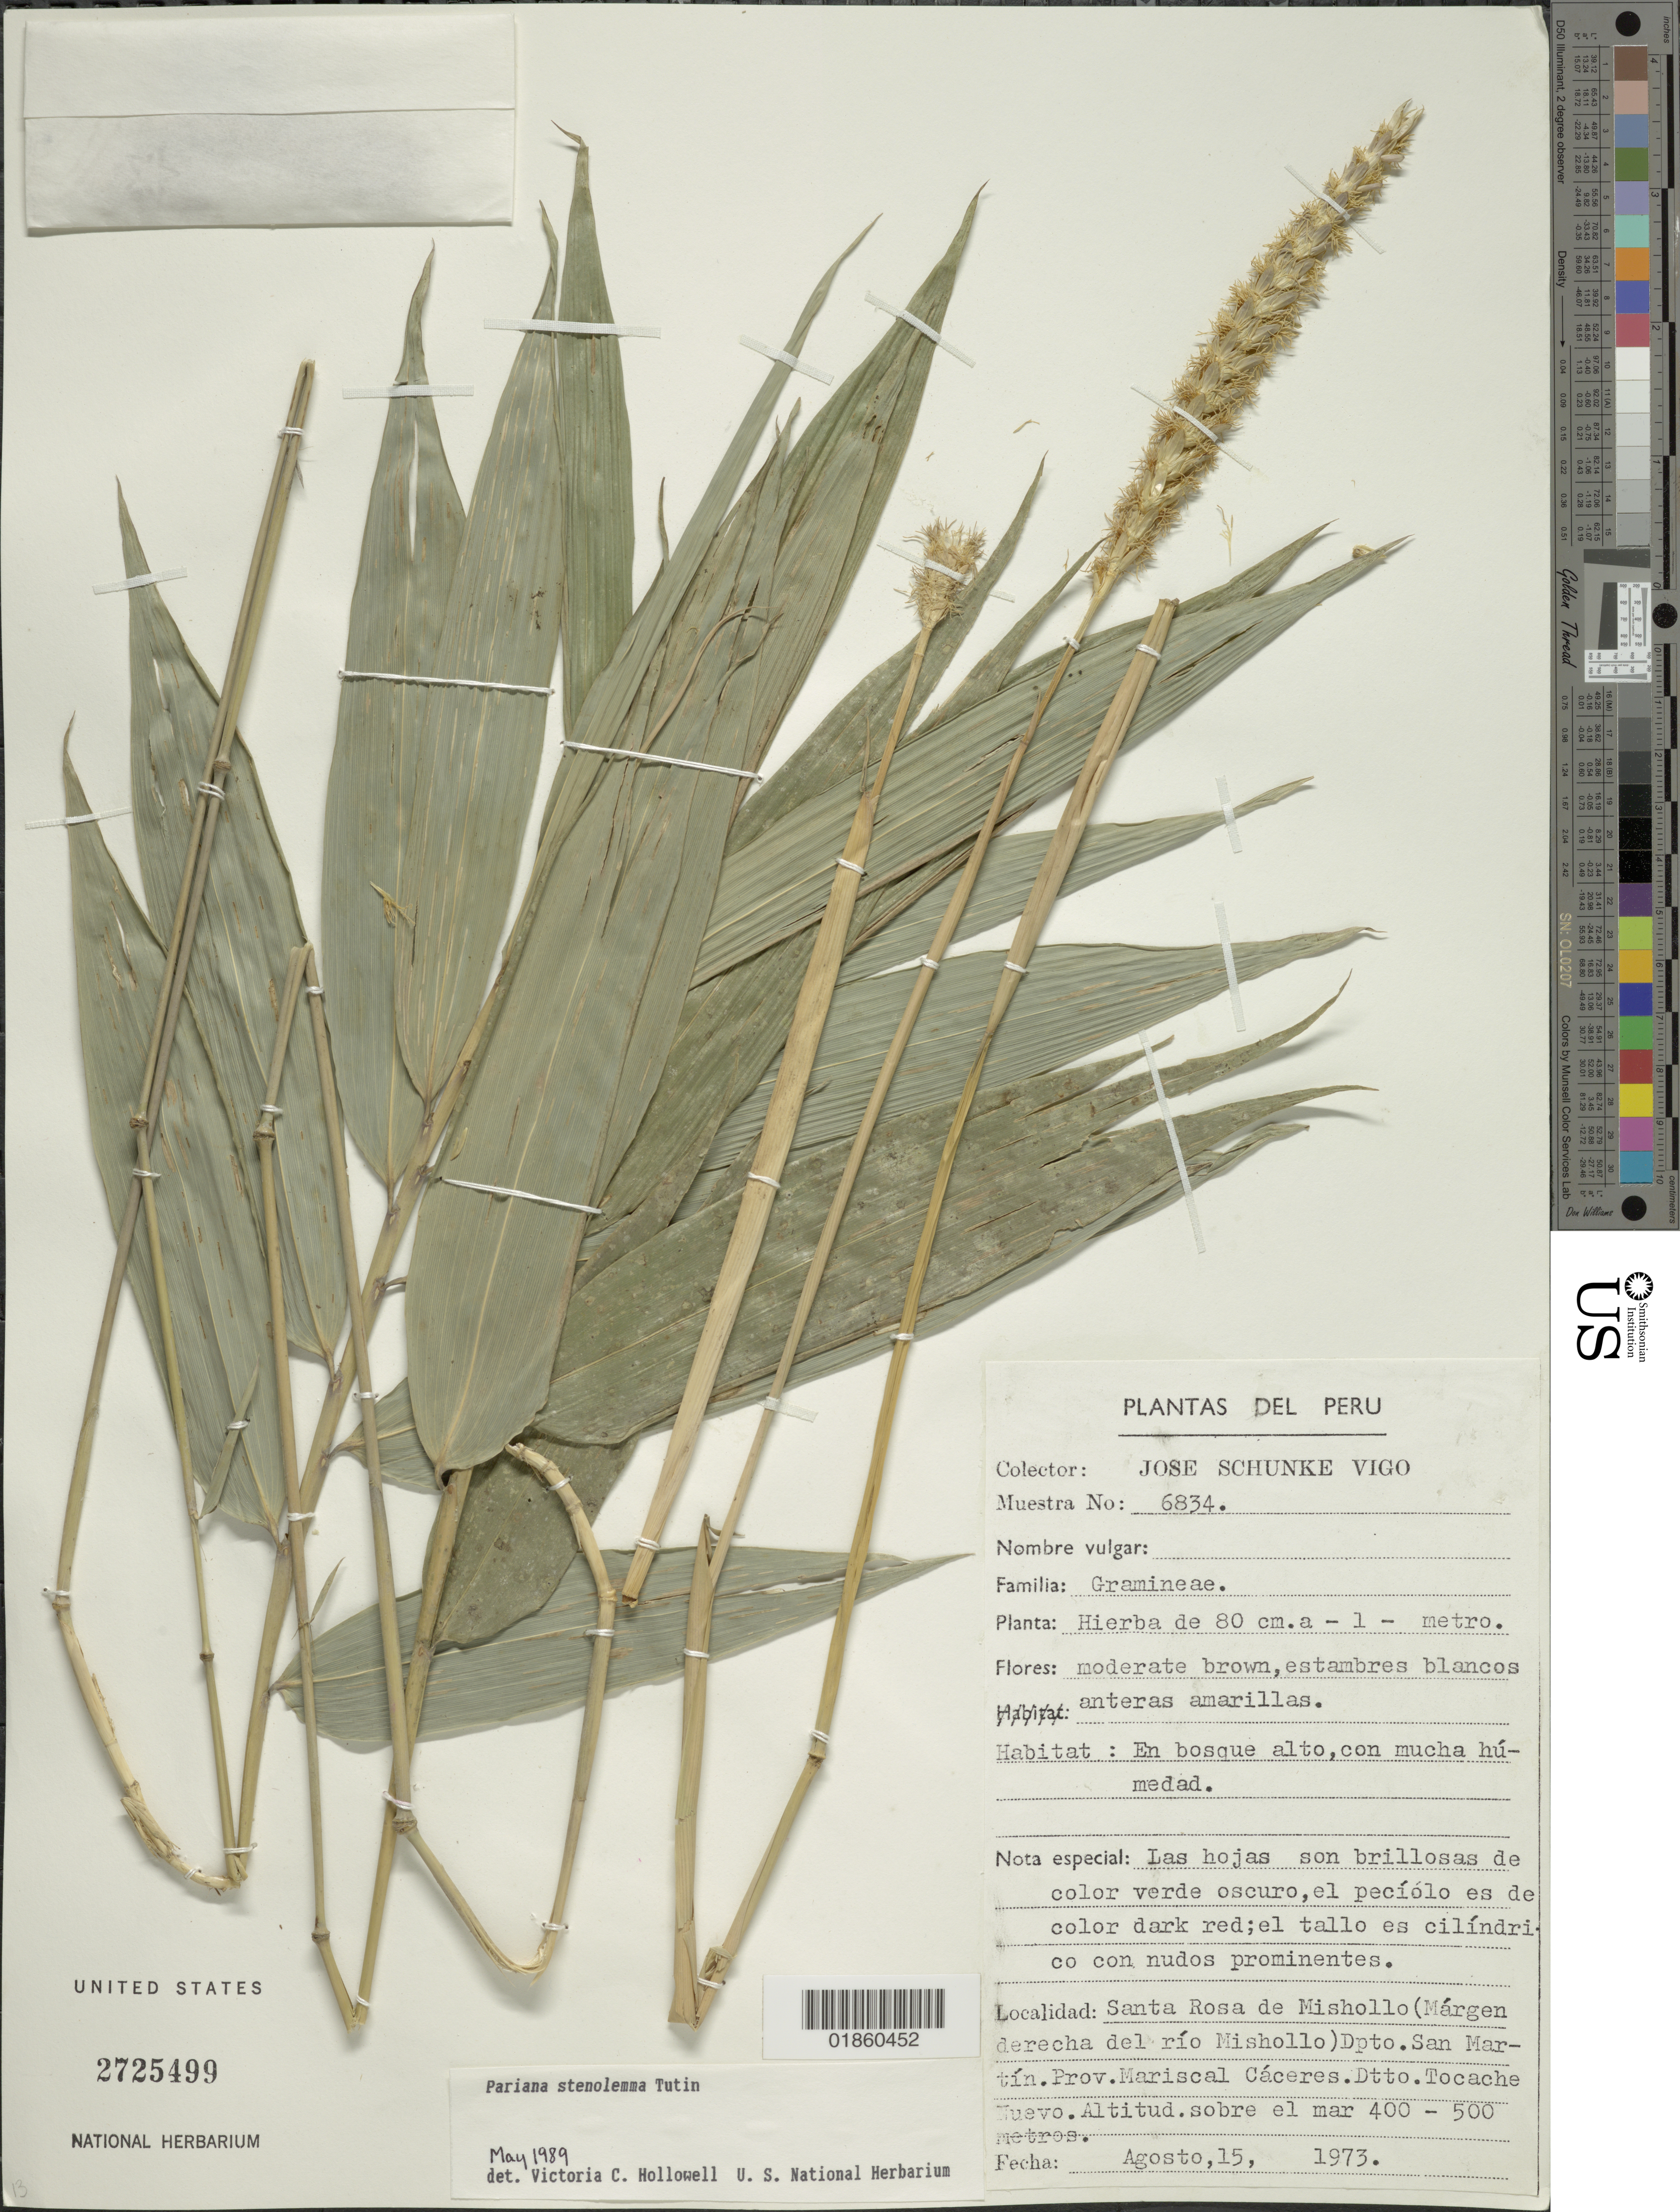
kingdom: Plantae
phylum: Tracheophyta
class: Liliopsida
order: Poales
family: Poaceae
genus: Pariana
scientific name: Pariana stenolemma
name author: Tutin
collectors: J. Schunke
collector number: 6834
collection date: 1973-08-15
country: Peru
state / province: San Martín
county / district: Mariscal Cáceres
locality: Santa Rosa de Mishollo, Dtto. Tocache Nuevo.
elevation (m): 400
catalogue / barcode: US 2725499